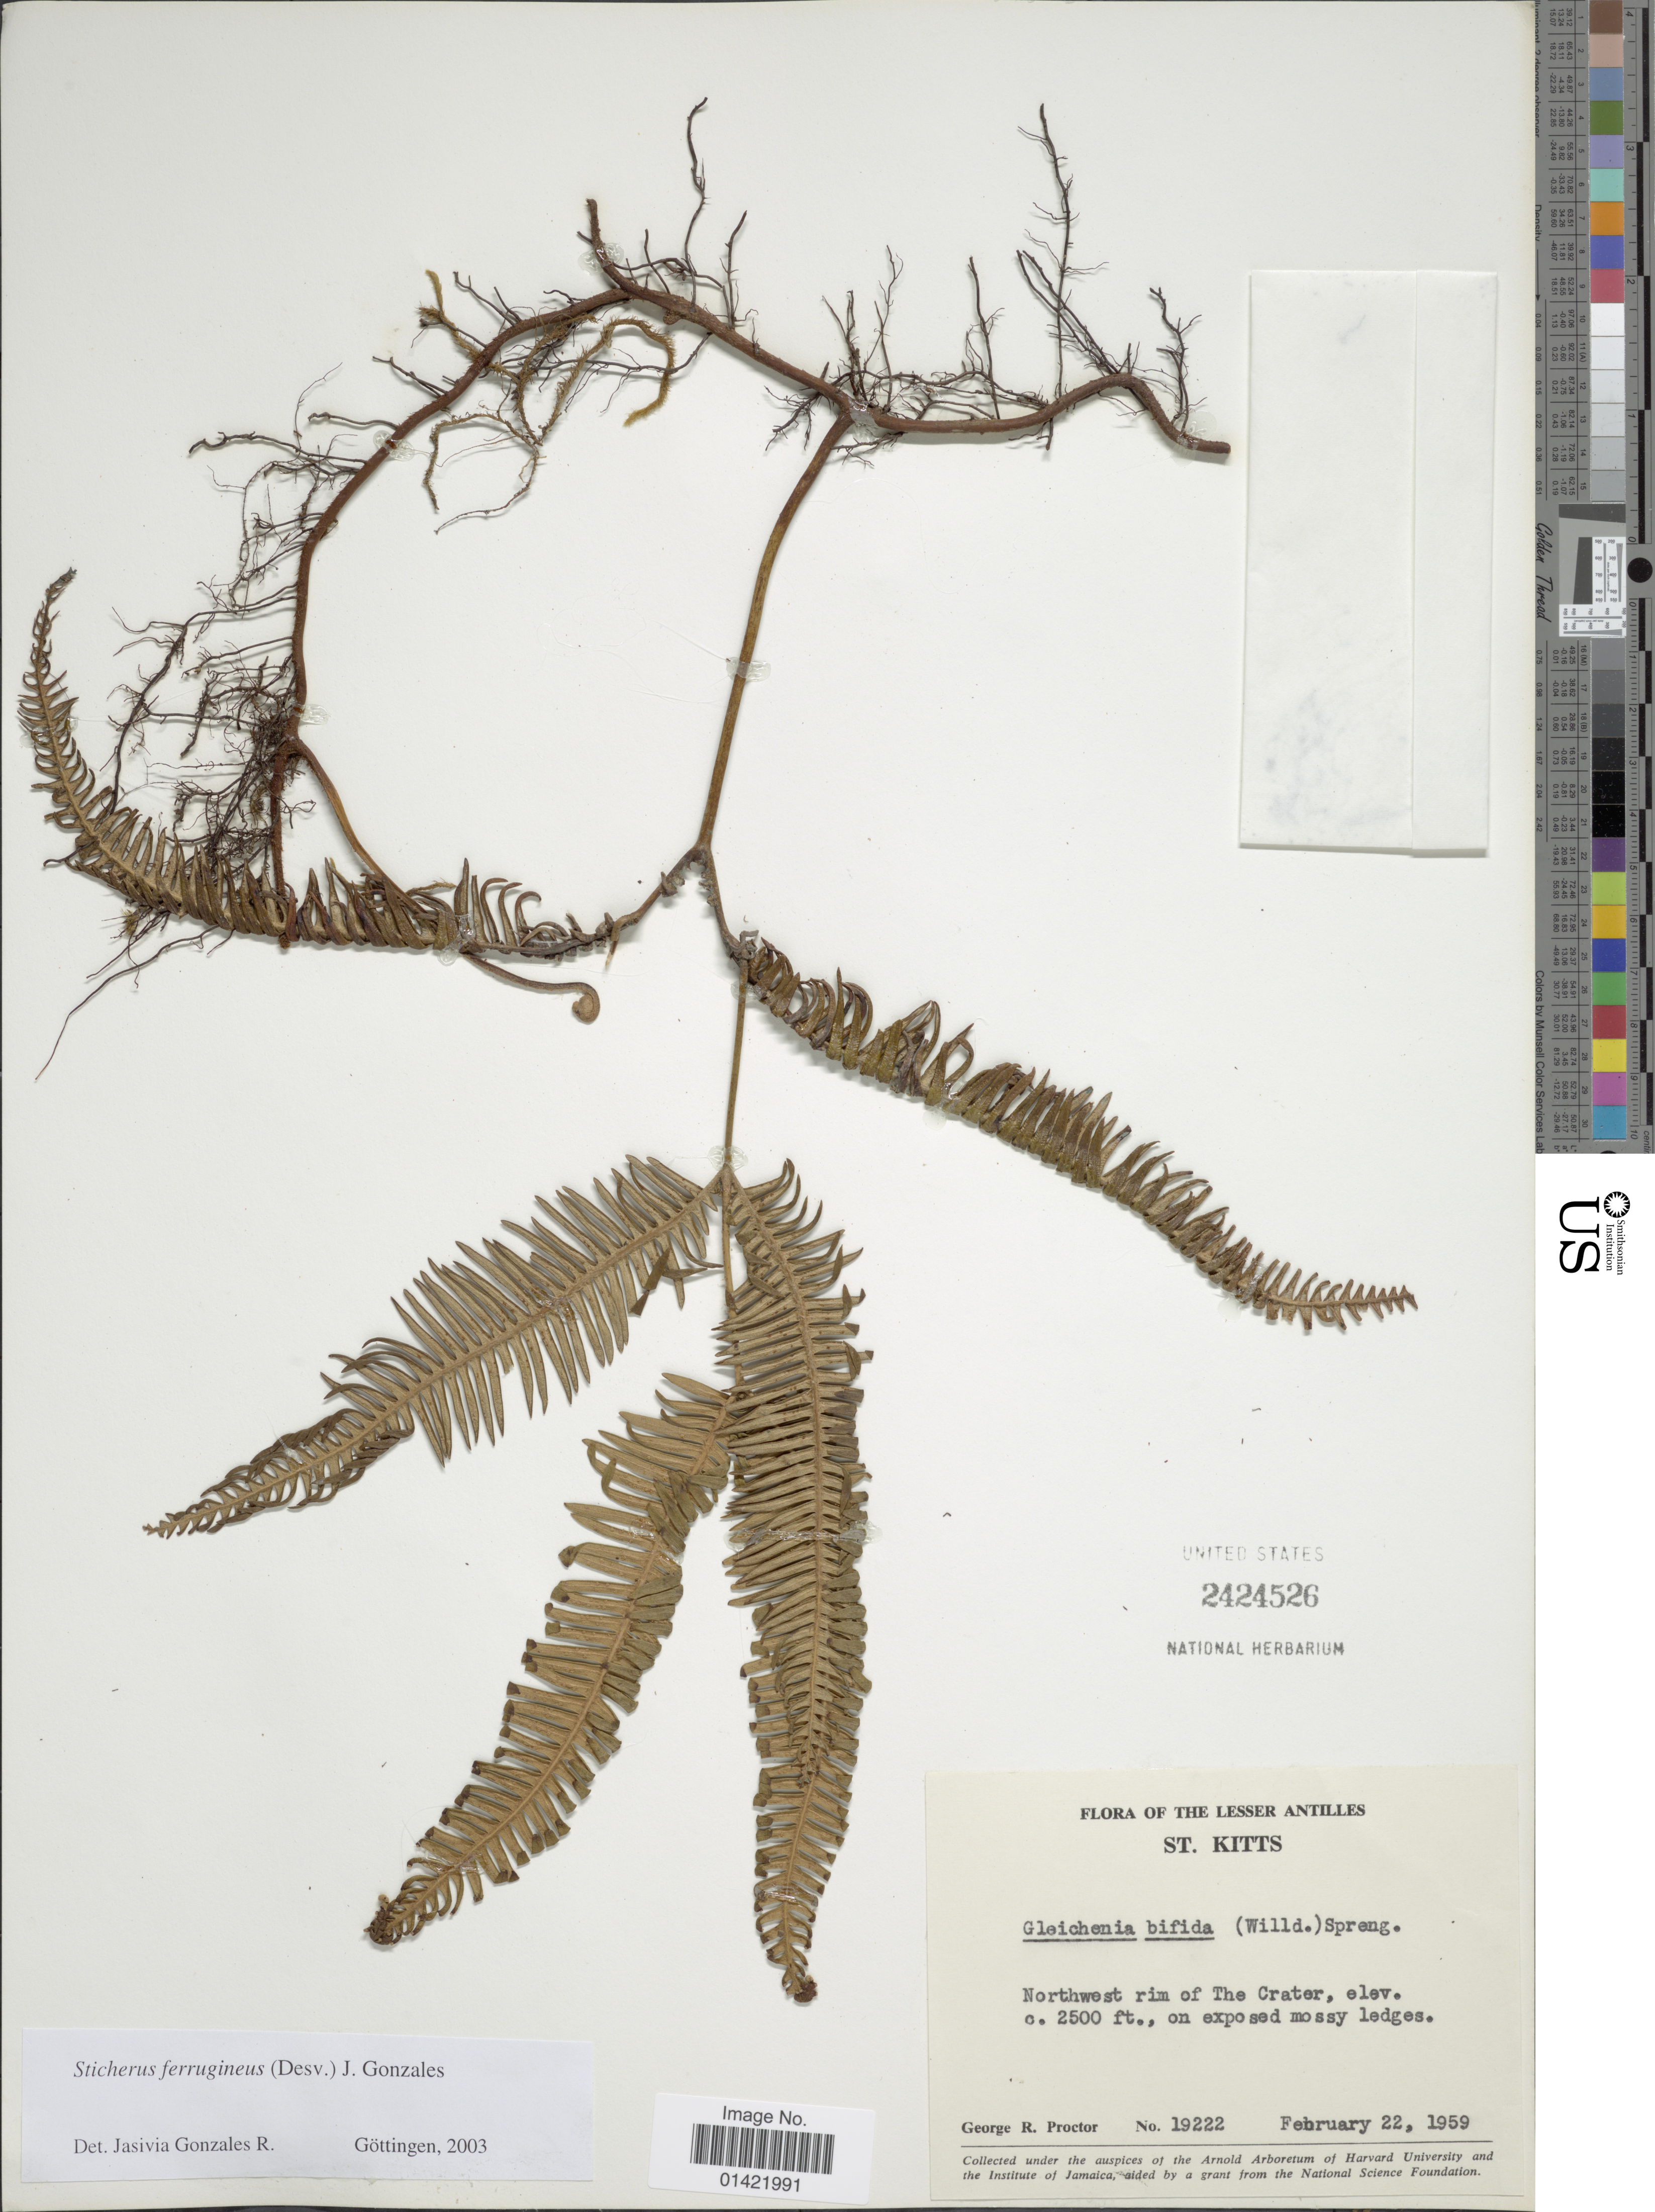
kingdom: Plantae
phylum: Tracheophyta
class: Polypodiopsida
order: Gleicheniales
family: Gleicheniaceae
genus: Sticherus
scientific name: Sticherus ferrugineus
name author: (Desv.) J. Gonzales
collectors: G. R. Proctor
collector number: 19222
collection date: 1959-02-22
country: St. Christopher-Nevis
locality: The Lesser Antilles. St. Kitts. Northwest rim of The Crater.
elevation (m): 762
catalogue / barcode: US 2424526